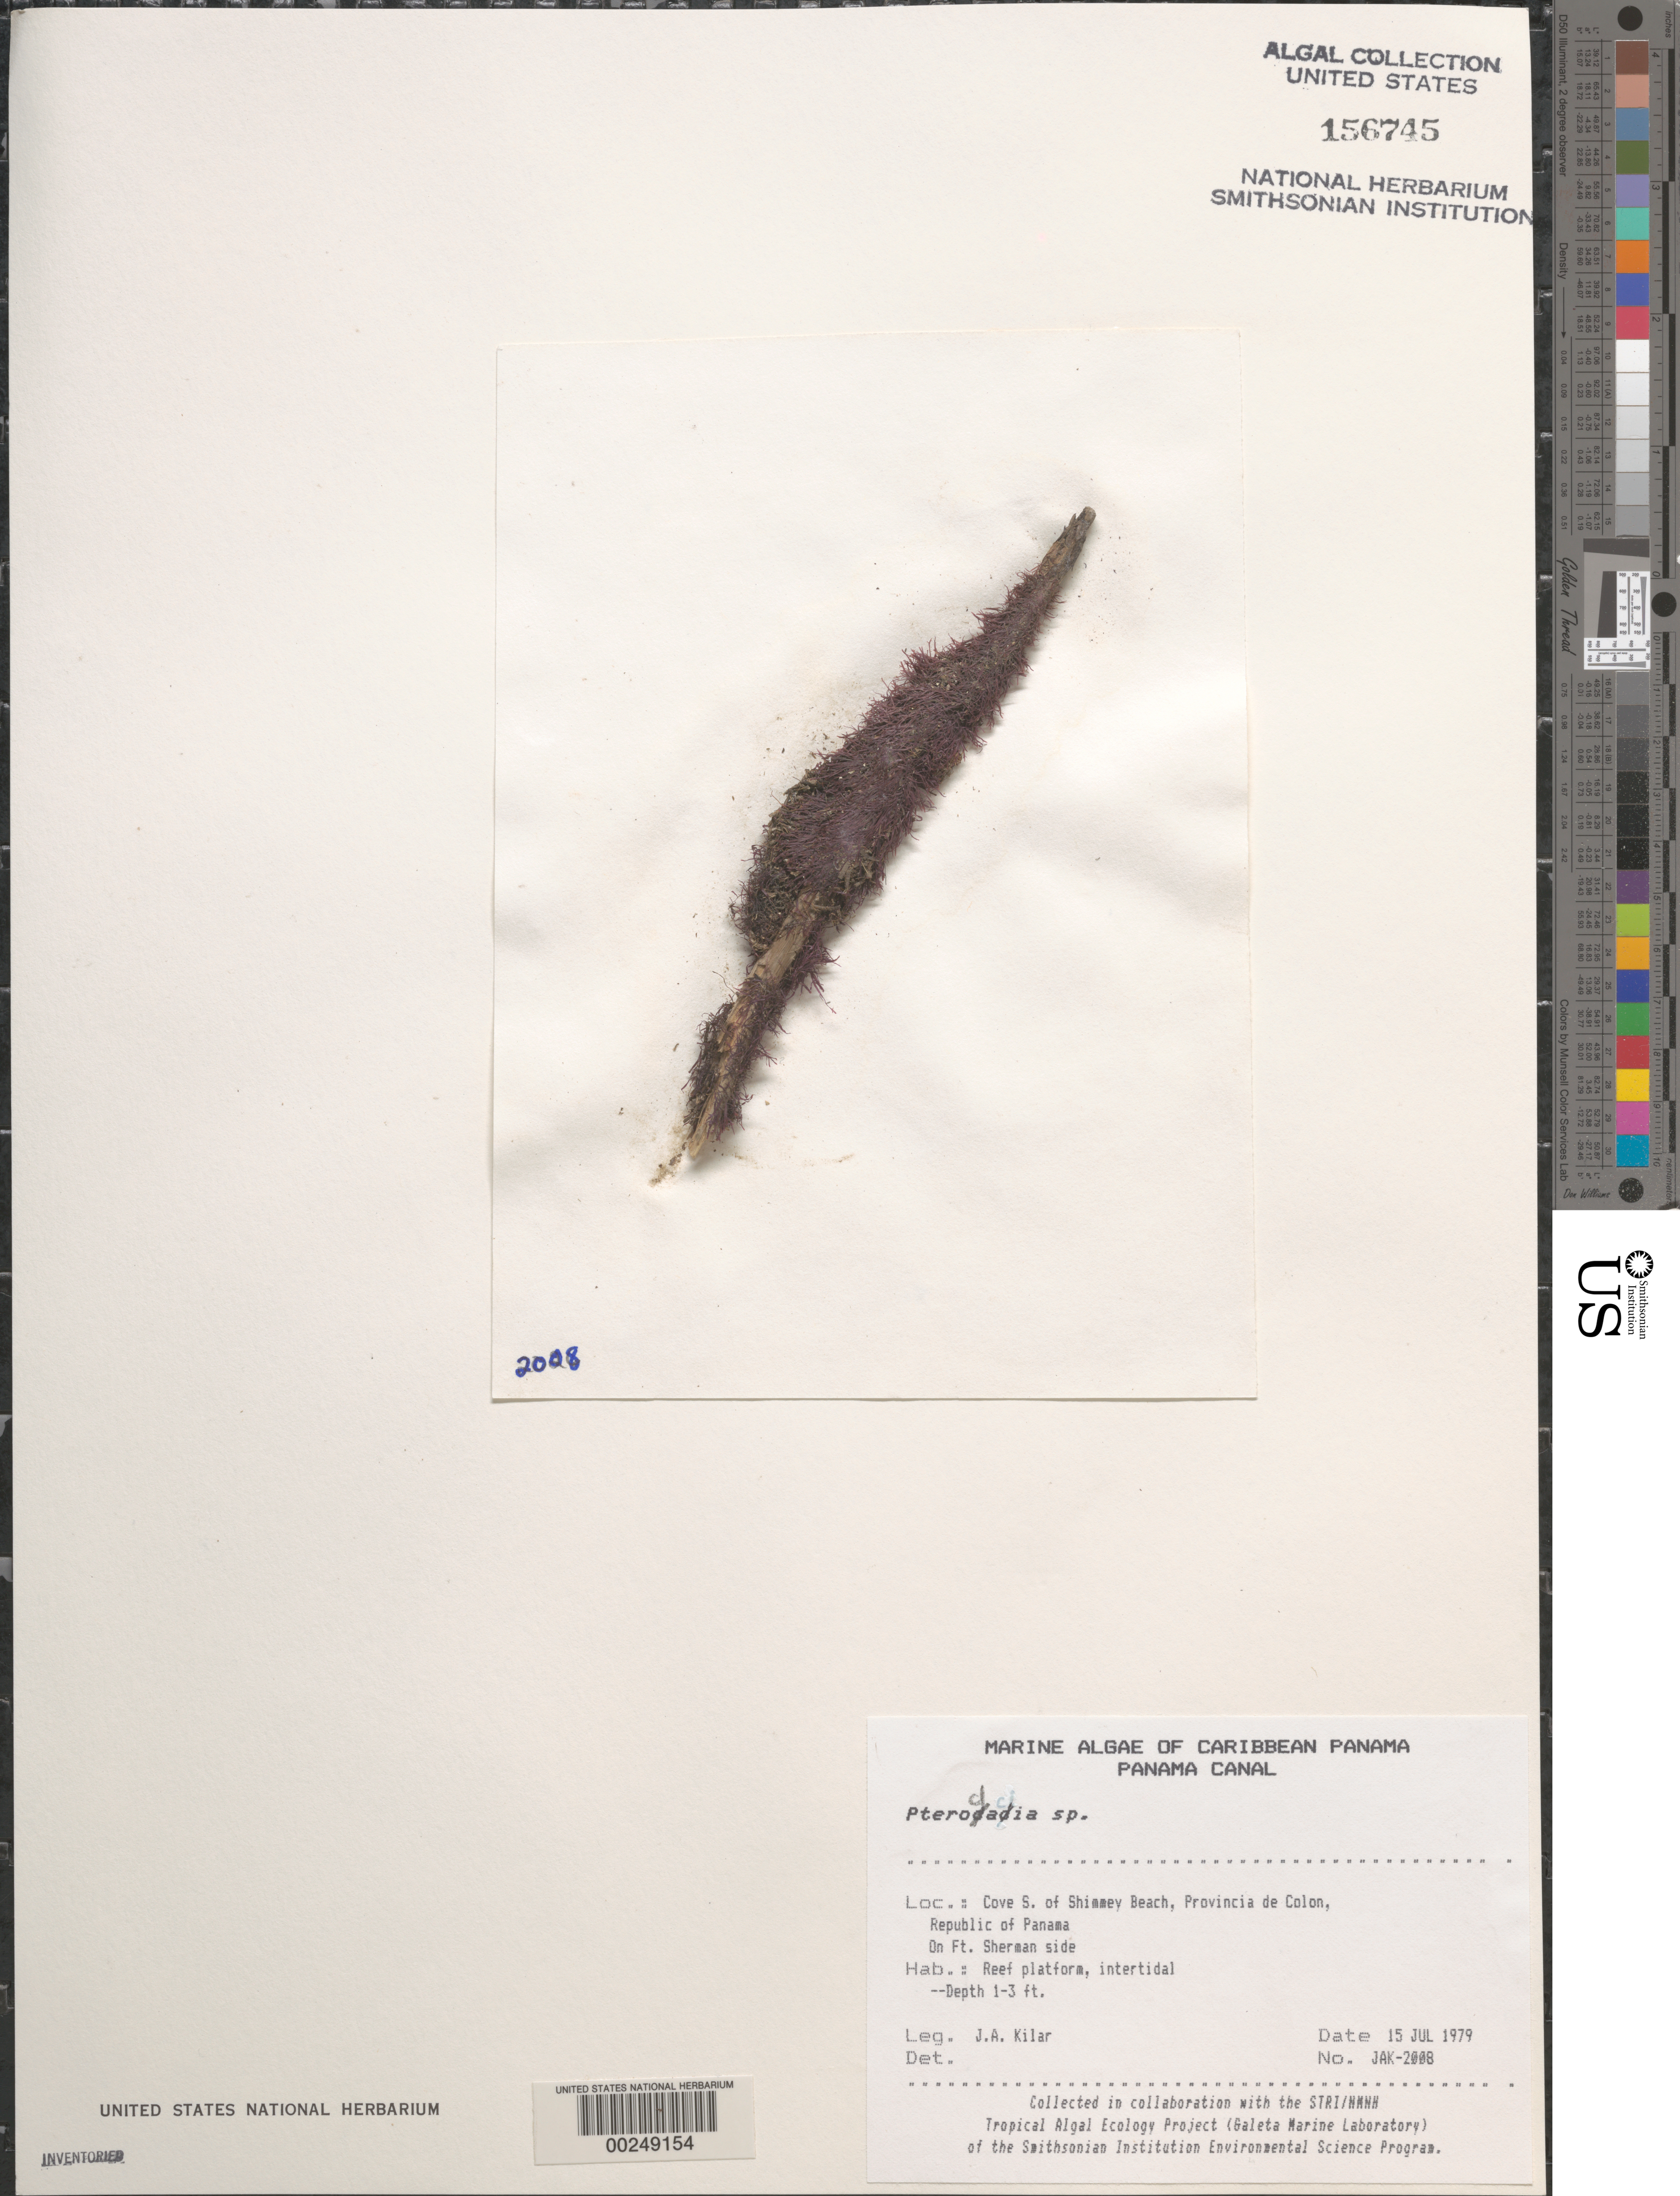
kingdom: Plantae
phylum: Rhodophyta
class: Florideophyceae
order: Gelidiales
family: Pterocladiaceae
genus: Pterocladia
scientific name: Pterocladia sp.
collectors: J. A. Kilar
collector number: JAK-2008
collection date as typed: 15 Jul 1979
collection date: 1979-07-15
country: Panama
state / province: Colón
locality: Cove south of Shimmey Beach, Panama Canal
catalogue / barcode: US 156745